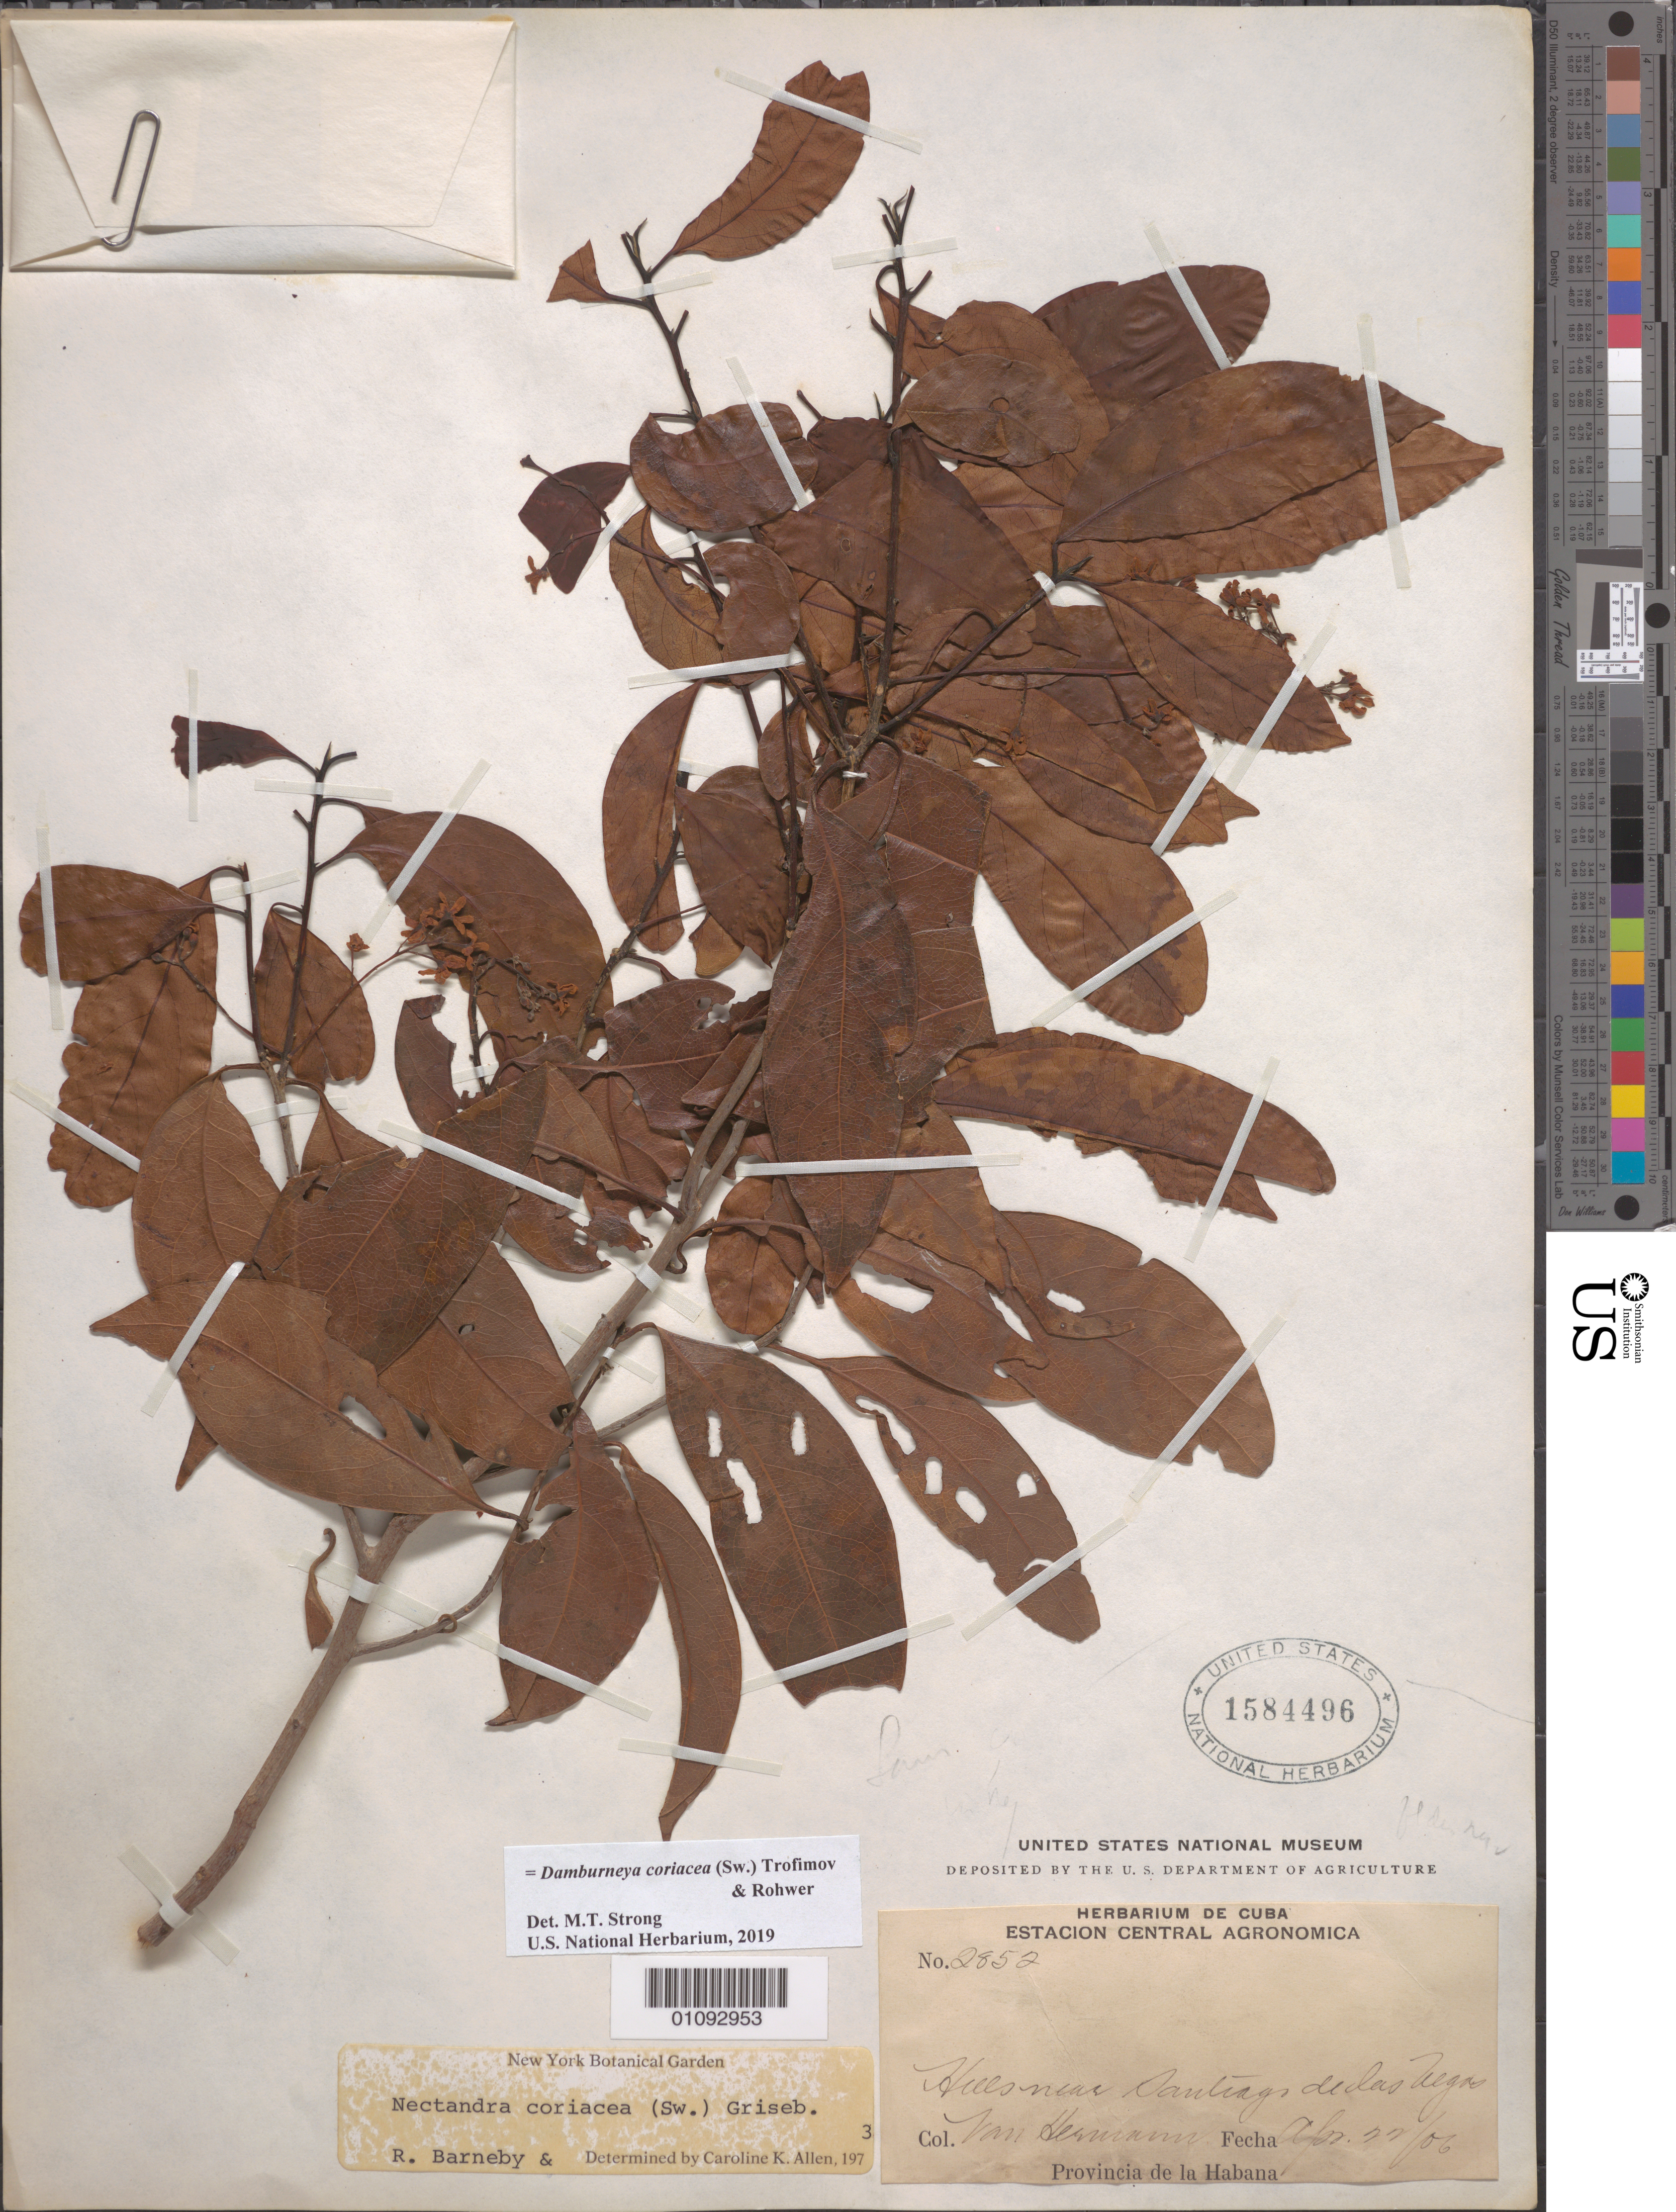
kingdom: Plantae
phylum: Tracheophyta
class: Magnoliopsida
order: Laurales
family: Lauraceae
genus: Damburneya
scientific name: Damburneya coriacea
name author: (Sw.) Trofimov & Rohwer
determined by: Strong, M. T., (US), Smithsonian Institution - National Museum of Natural History (UNITED STATES)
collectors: H. A. Van Hermann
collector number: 2852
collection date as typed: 22 Apr 1906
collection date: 1906-04-22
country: Cuba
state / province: La Habana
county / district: Municipio Boyeros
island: Cuba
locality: Hills near Santiago de las Vegas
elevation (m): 97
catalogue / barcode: US 1584496